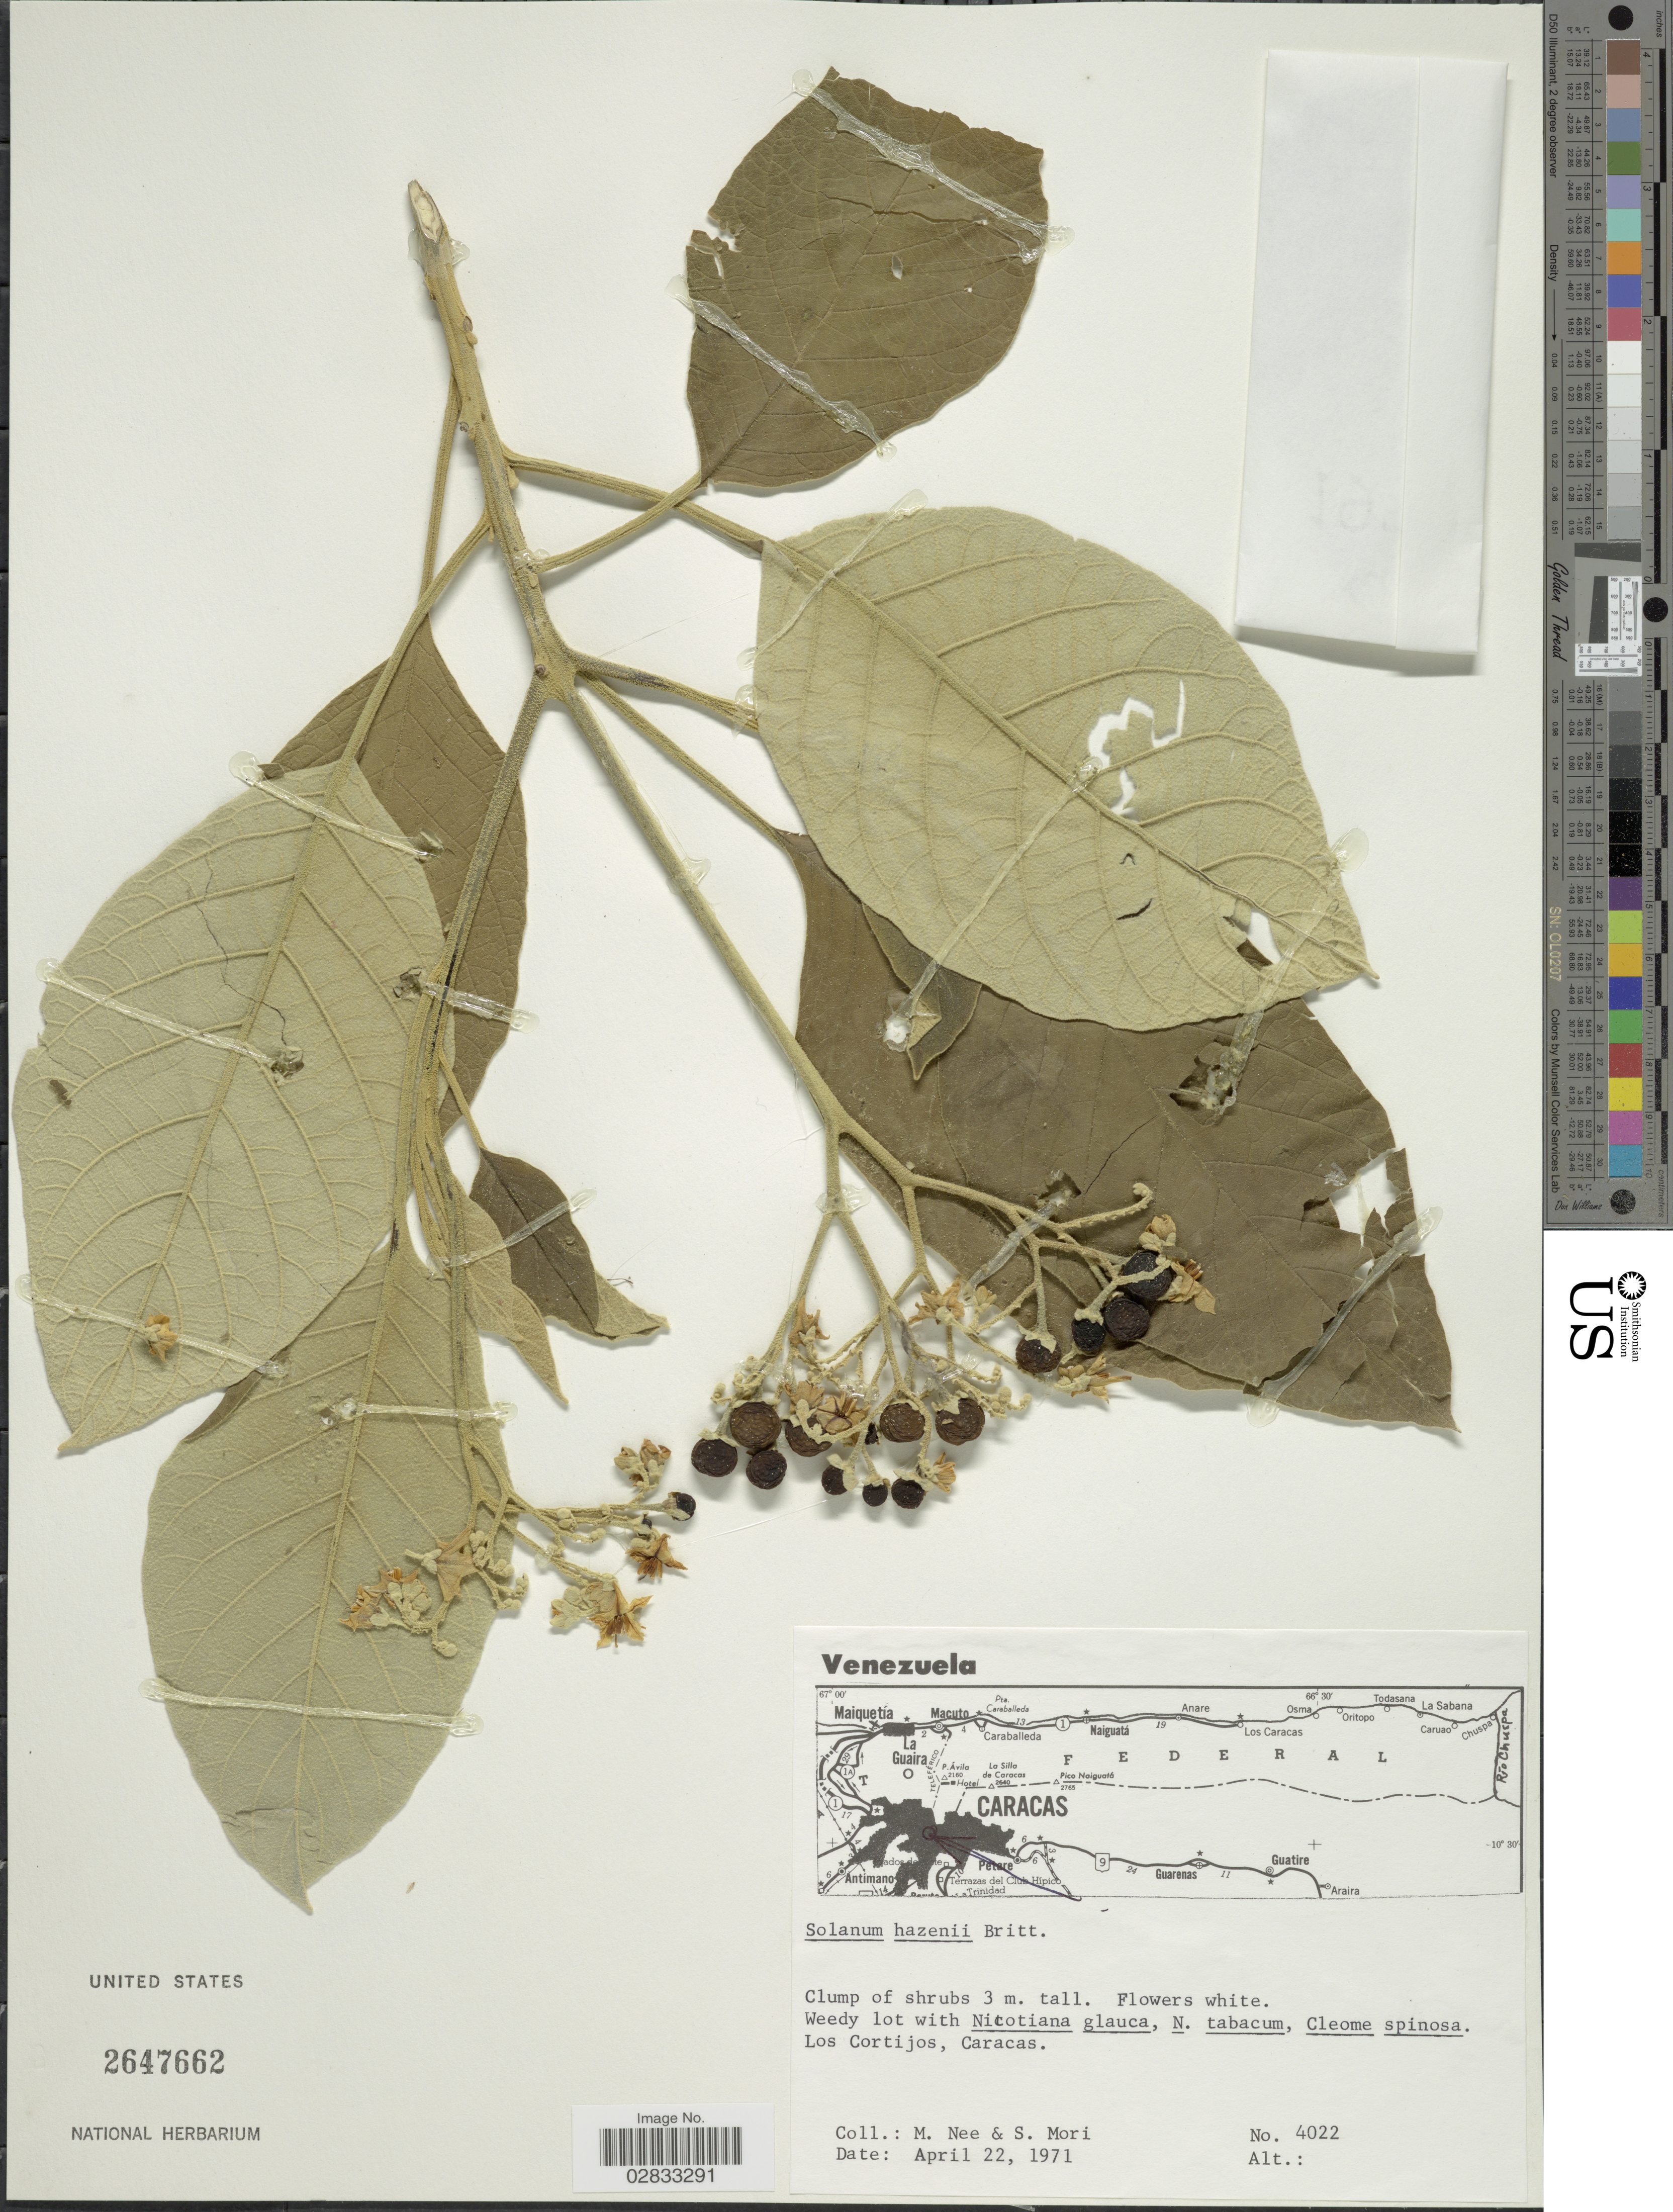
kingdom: Plantae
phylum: Tracheophyta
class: Magnoliopsida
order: Solanales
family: Solanaceae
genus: Solanum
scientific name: Solanum hazenii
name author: Britton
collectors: M. Nee & S. Mori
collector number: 4022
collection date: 1971-04-22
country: Venezuela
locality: Los Cortijos, Caracas.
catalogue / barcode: US 2647662